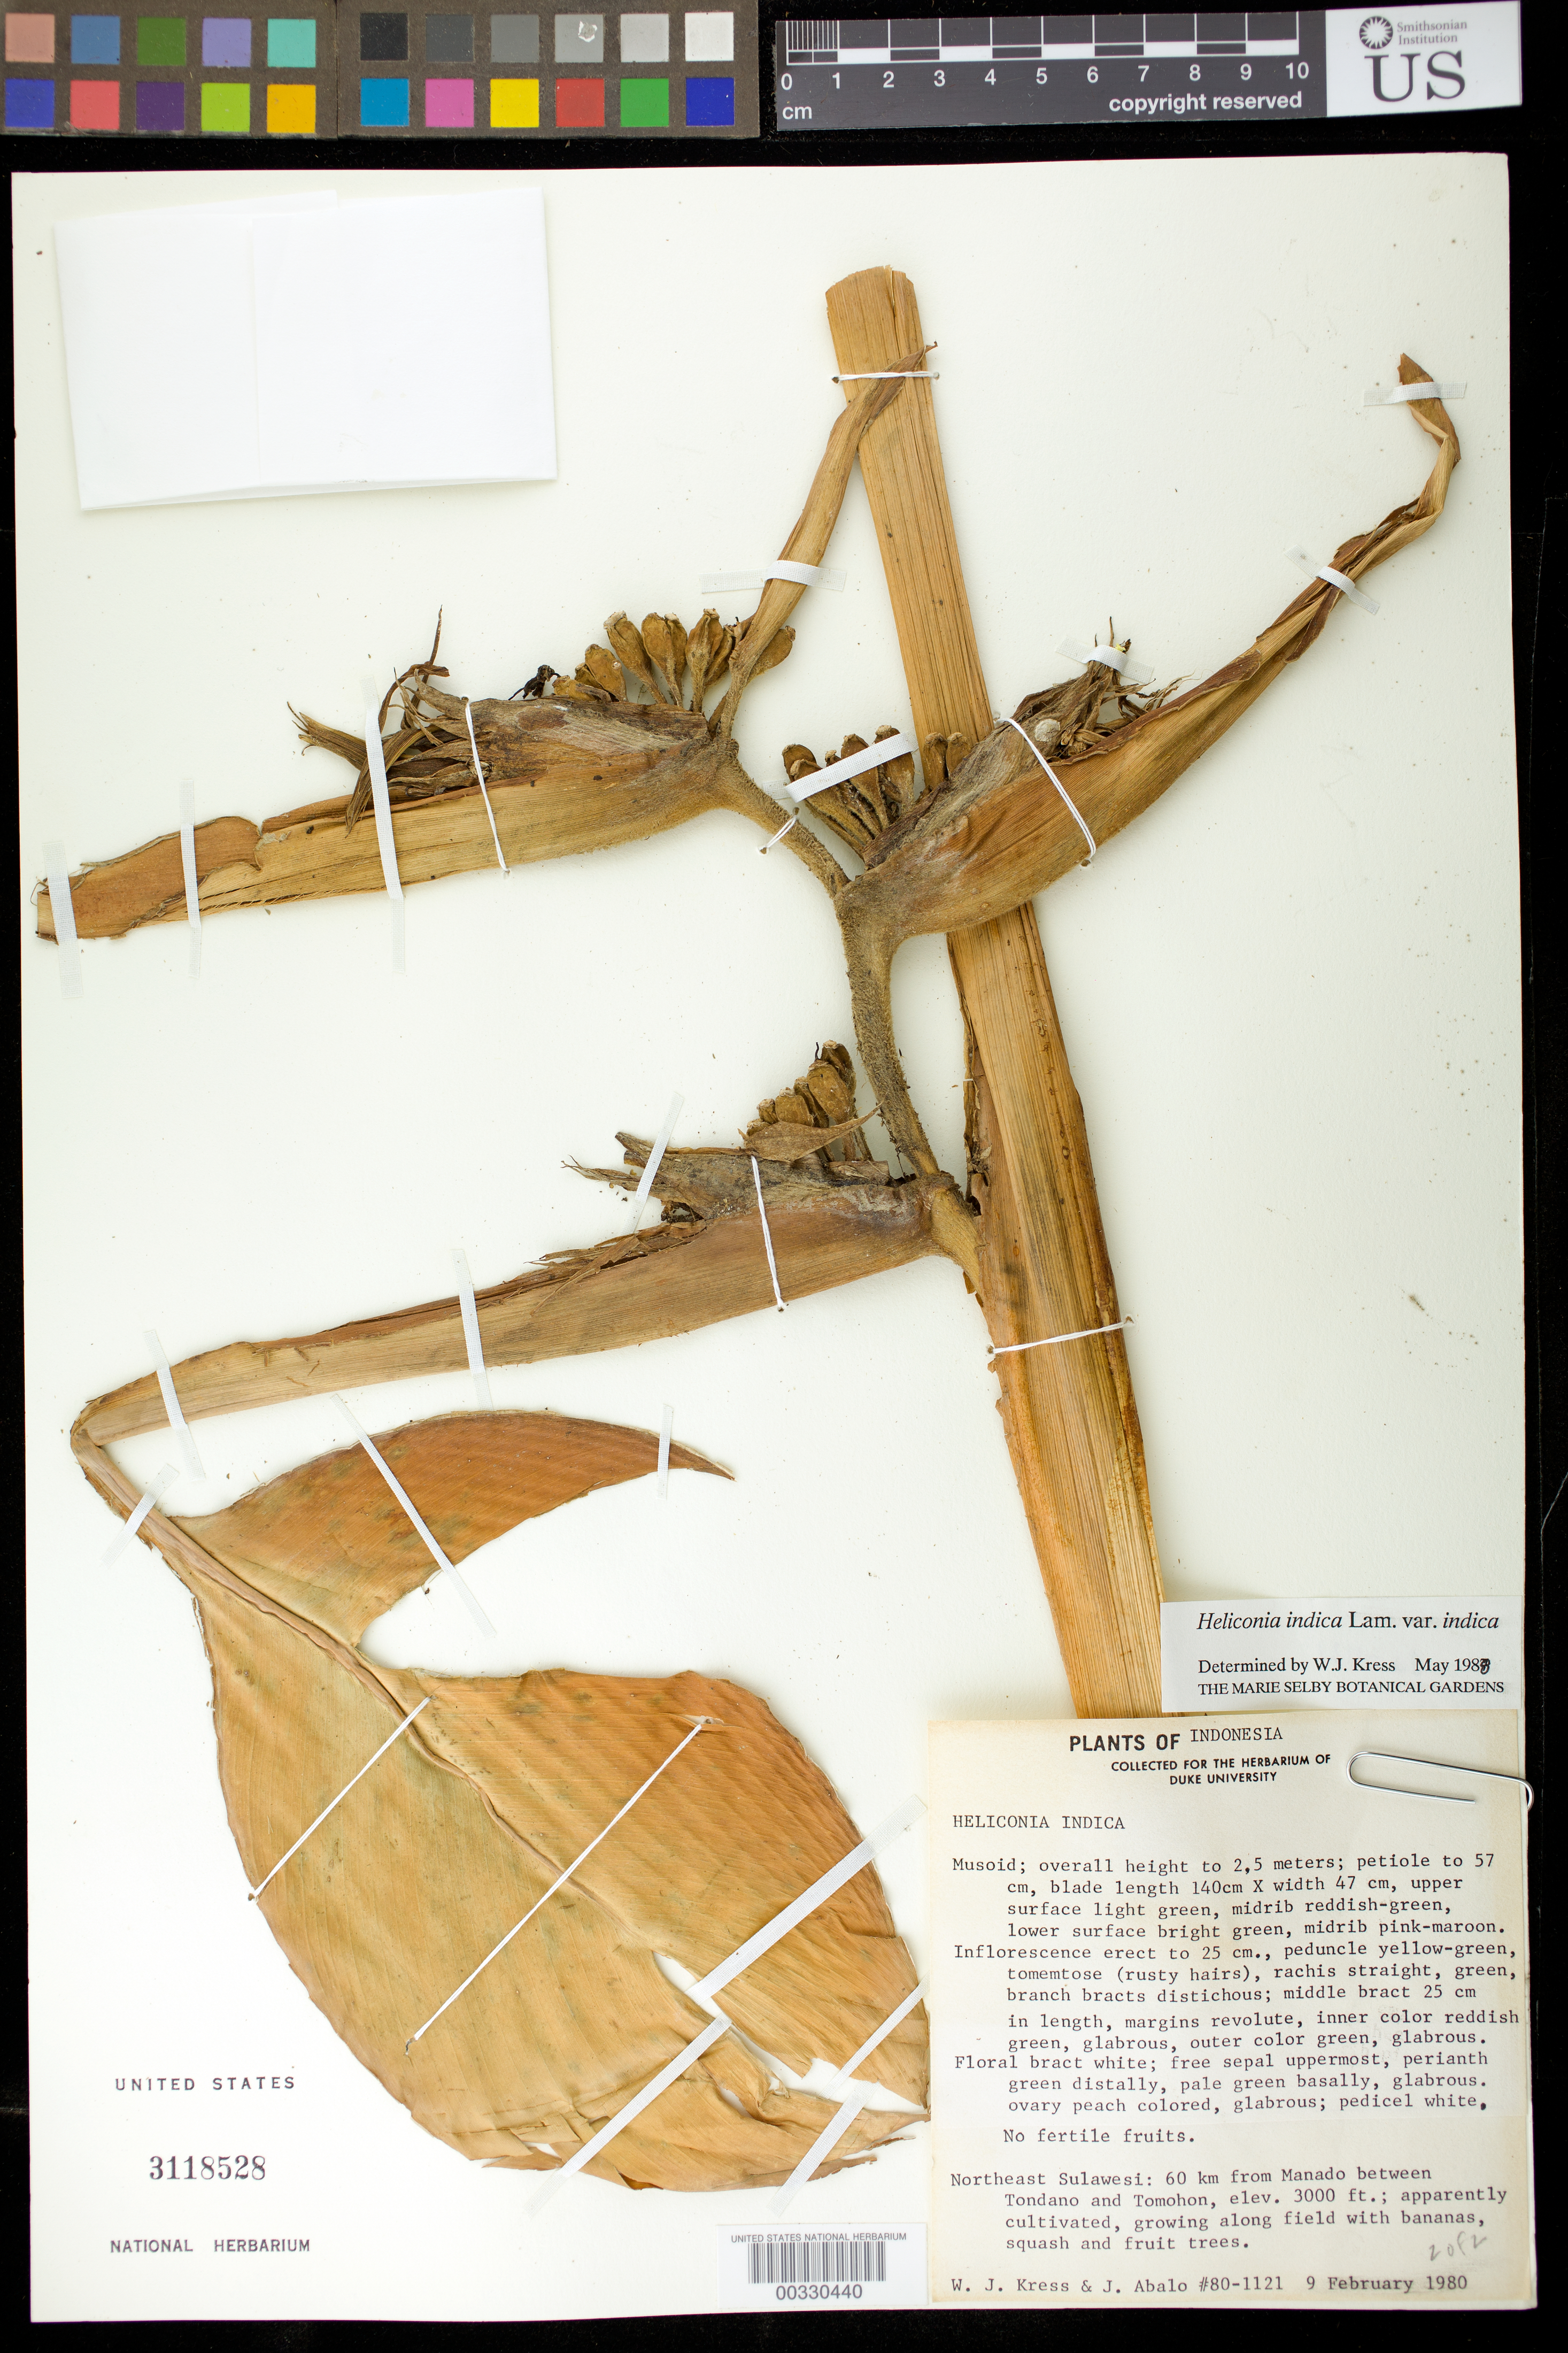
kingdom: Plantae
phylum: Tracheophyta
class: Liliopsida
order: Zingiberales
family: Heliconiaceae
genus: Heliconia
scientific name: Heliconia indica var. indica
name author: Lam.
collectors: W. J. Kress & J. E. Abalo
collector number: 80-1121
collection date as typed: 09 Feb 1980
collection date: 1980-02-09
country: Indonesia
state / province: Sulawesi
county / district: Sulawesi Utara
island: Sulawesi [Celebes]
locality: Northeast sulawesi, 60 miles from manado between tondano and tomohon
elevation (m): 914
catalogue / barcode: US 3118528